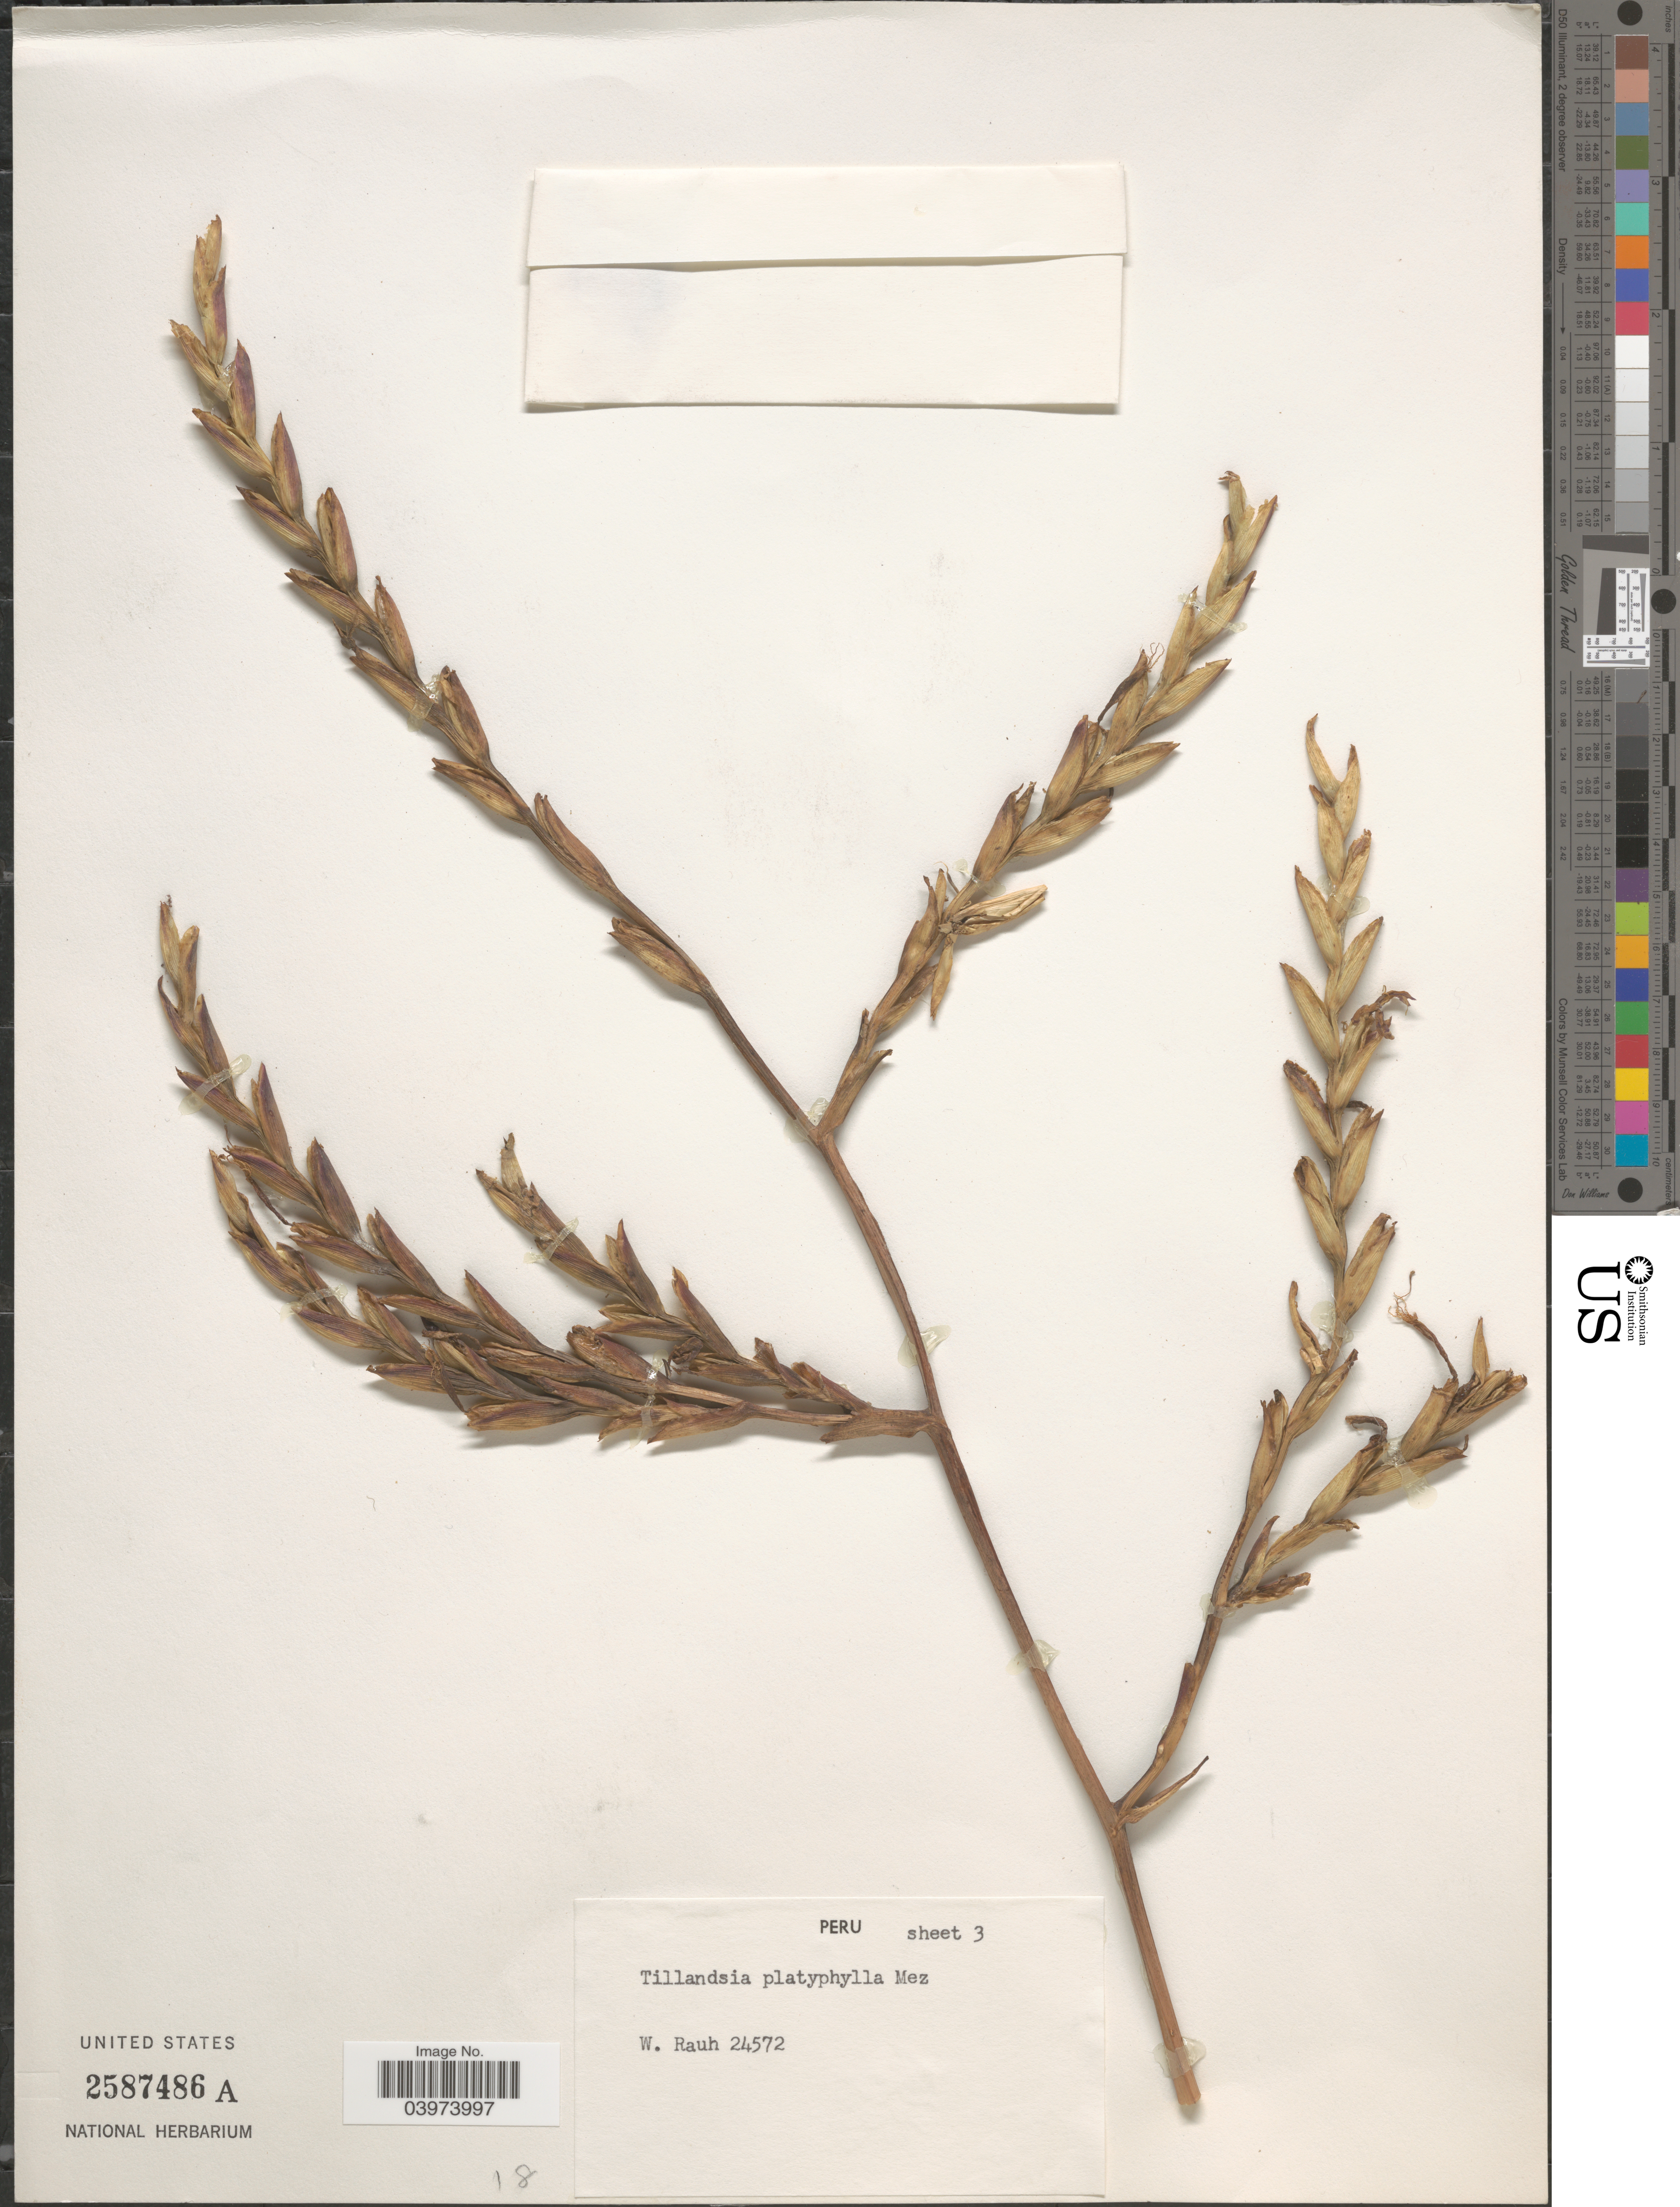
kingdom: Plantae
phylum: Tracheophyta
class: Liliopsida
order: Poales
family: Bromeliaceae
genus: Tillandsia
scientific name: Tillandsia platyphylla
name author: Mez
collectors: W. Rauh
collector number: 24572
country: Peru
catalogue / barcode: US 2587486A